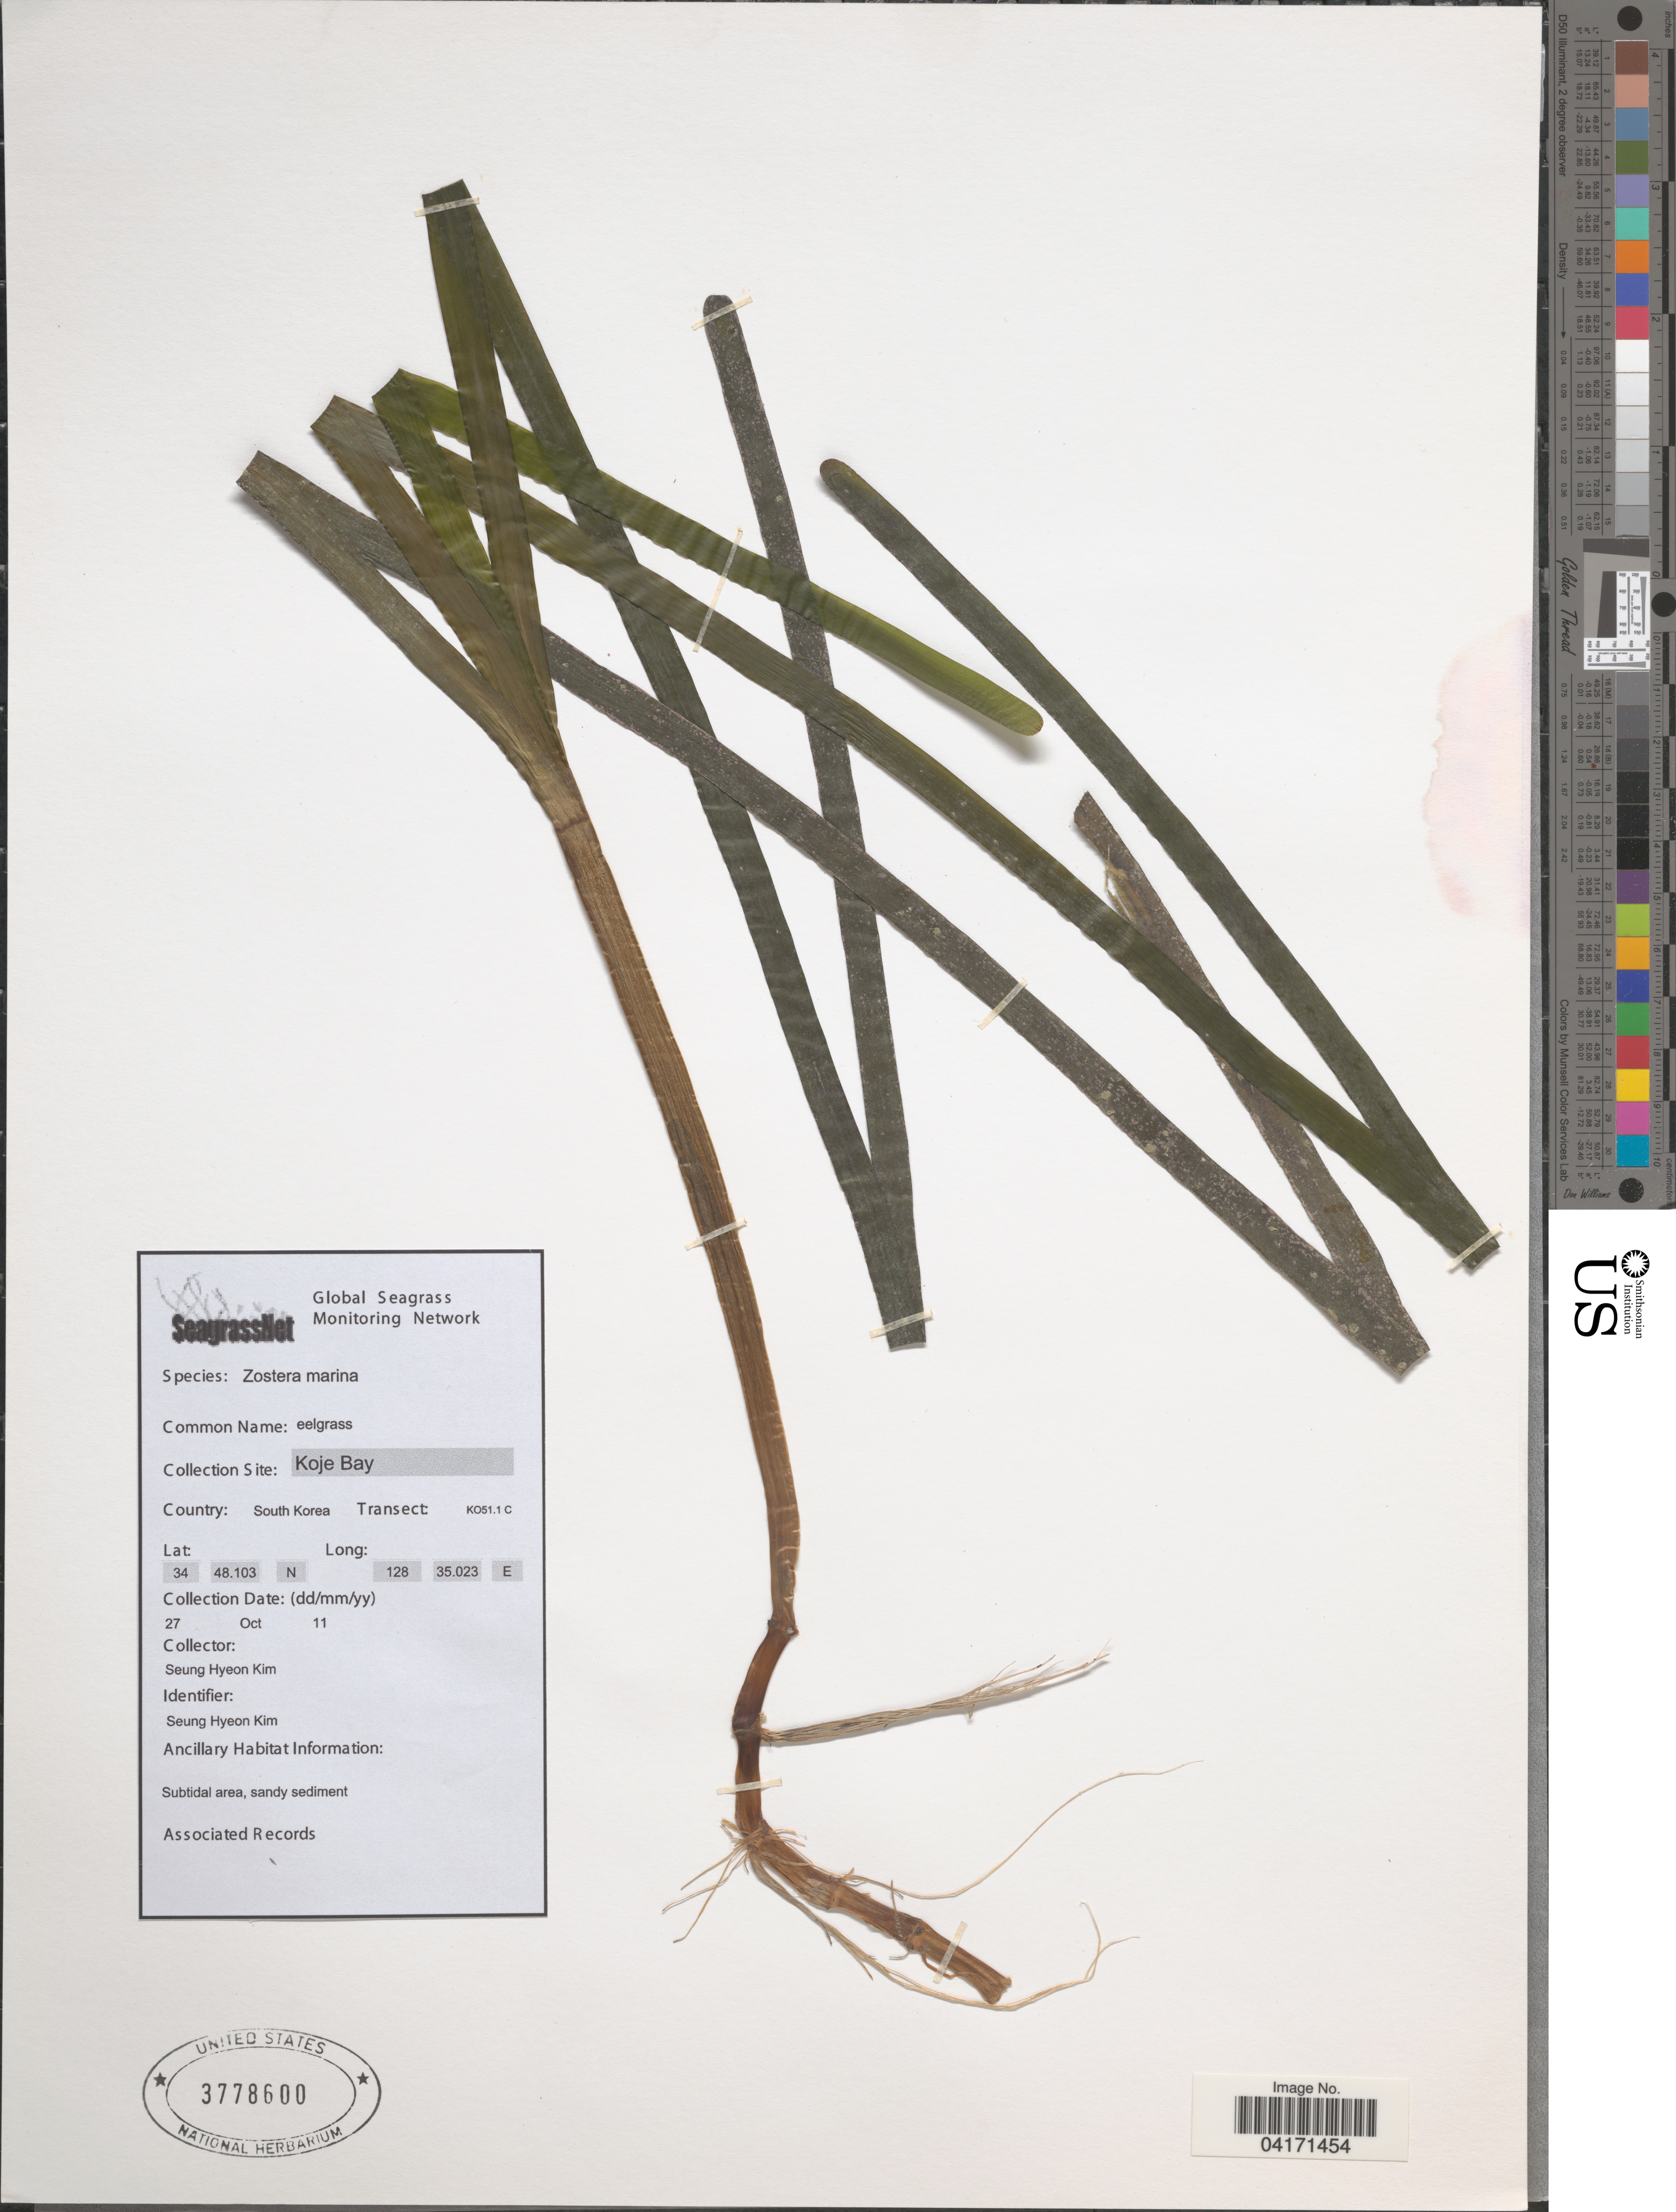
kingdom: Plantae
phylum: Tracheophyta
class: Liliopsida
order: Alismatales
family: Zosteraceae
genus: Zostera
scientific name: Zostera marina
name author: L.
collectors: S. Kim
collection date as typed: Transcribed d/m/y: 27/10/11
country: South Korea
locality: Koje Bay. Transect: KO51.1 C.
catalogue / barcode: US 3778600